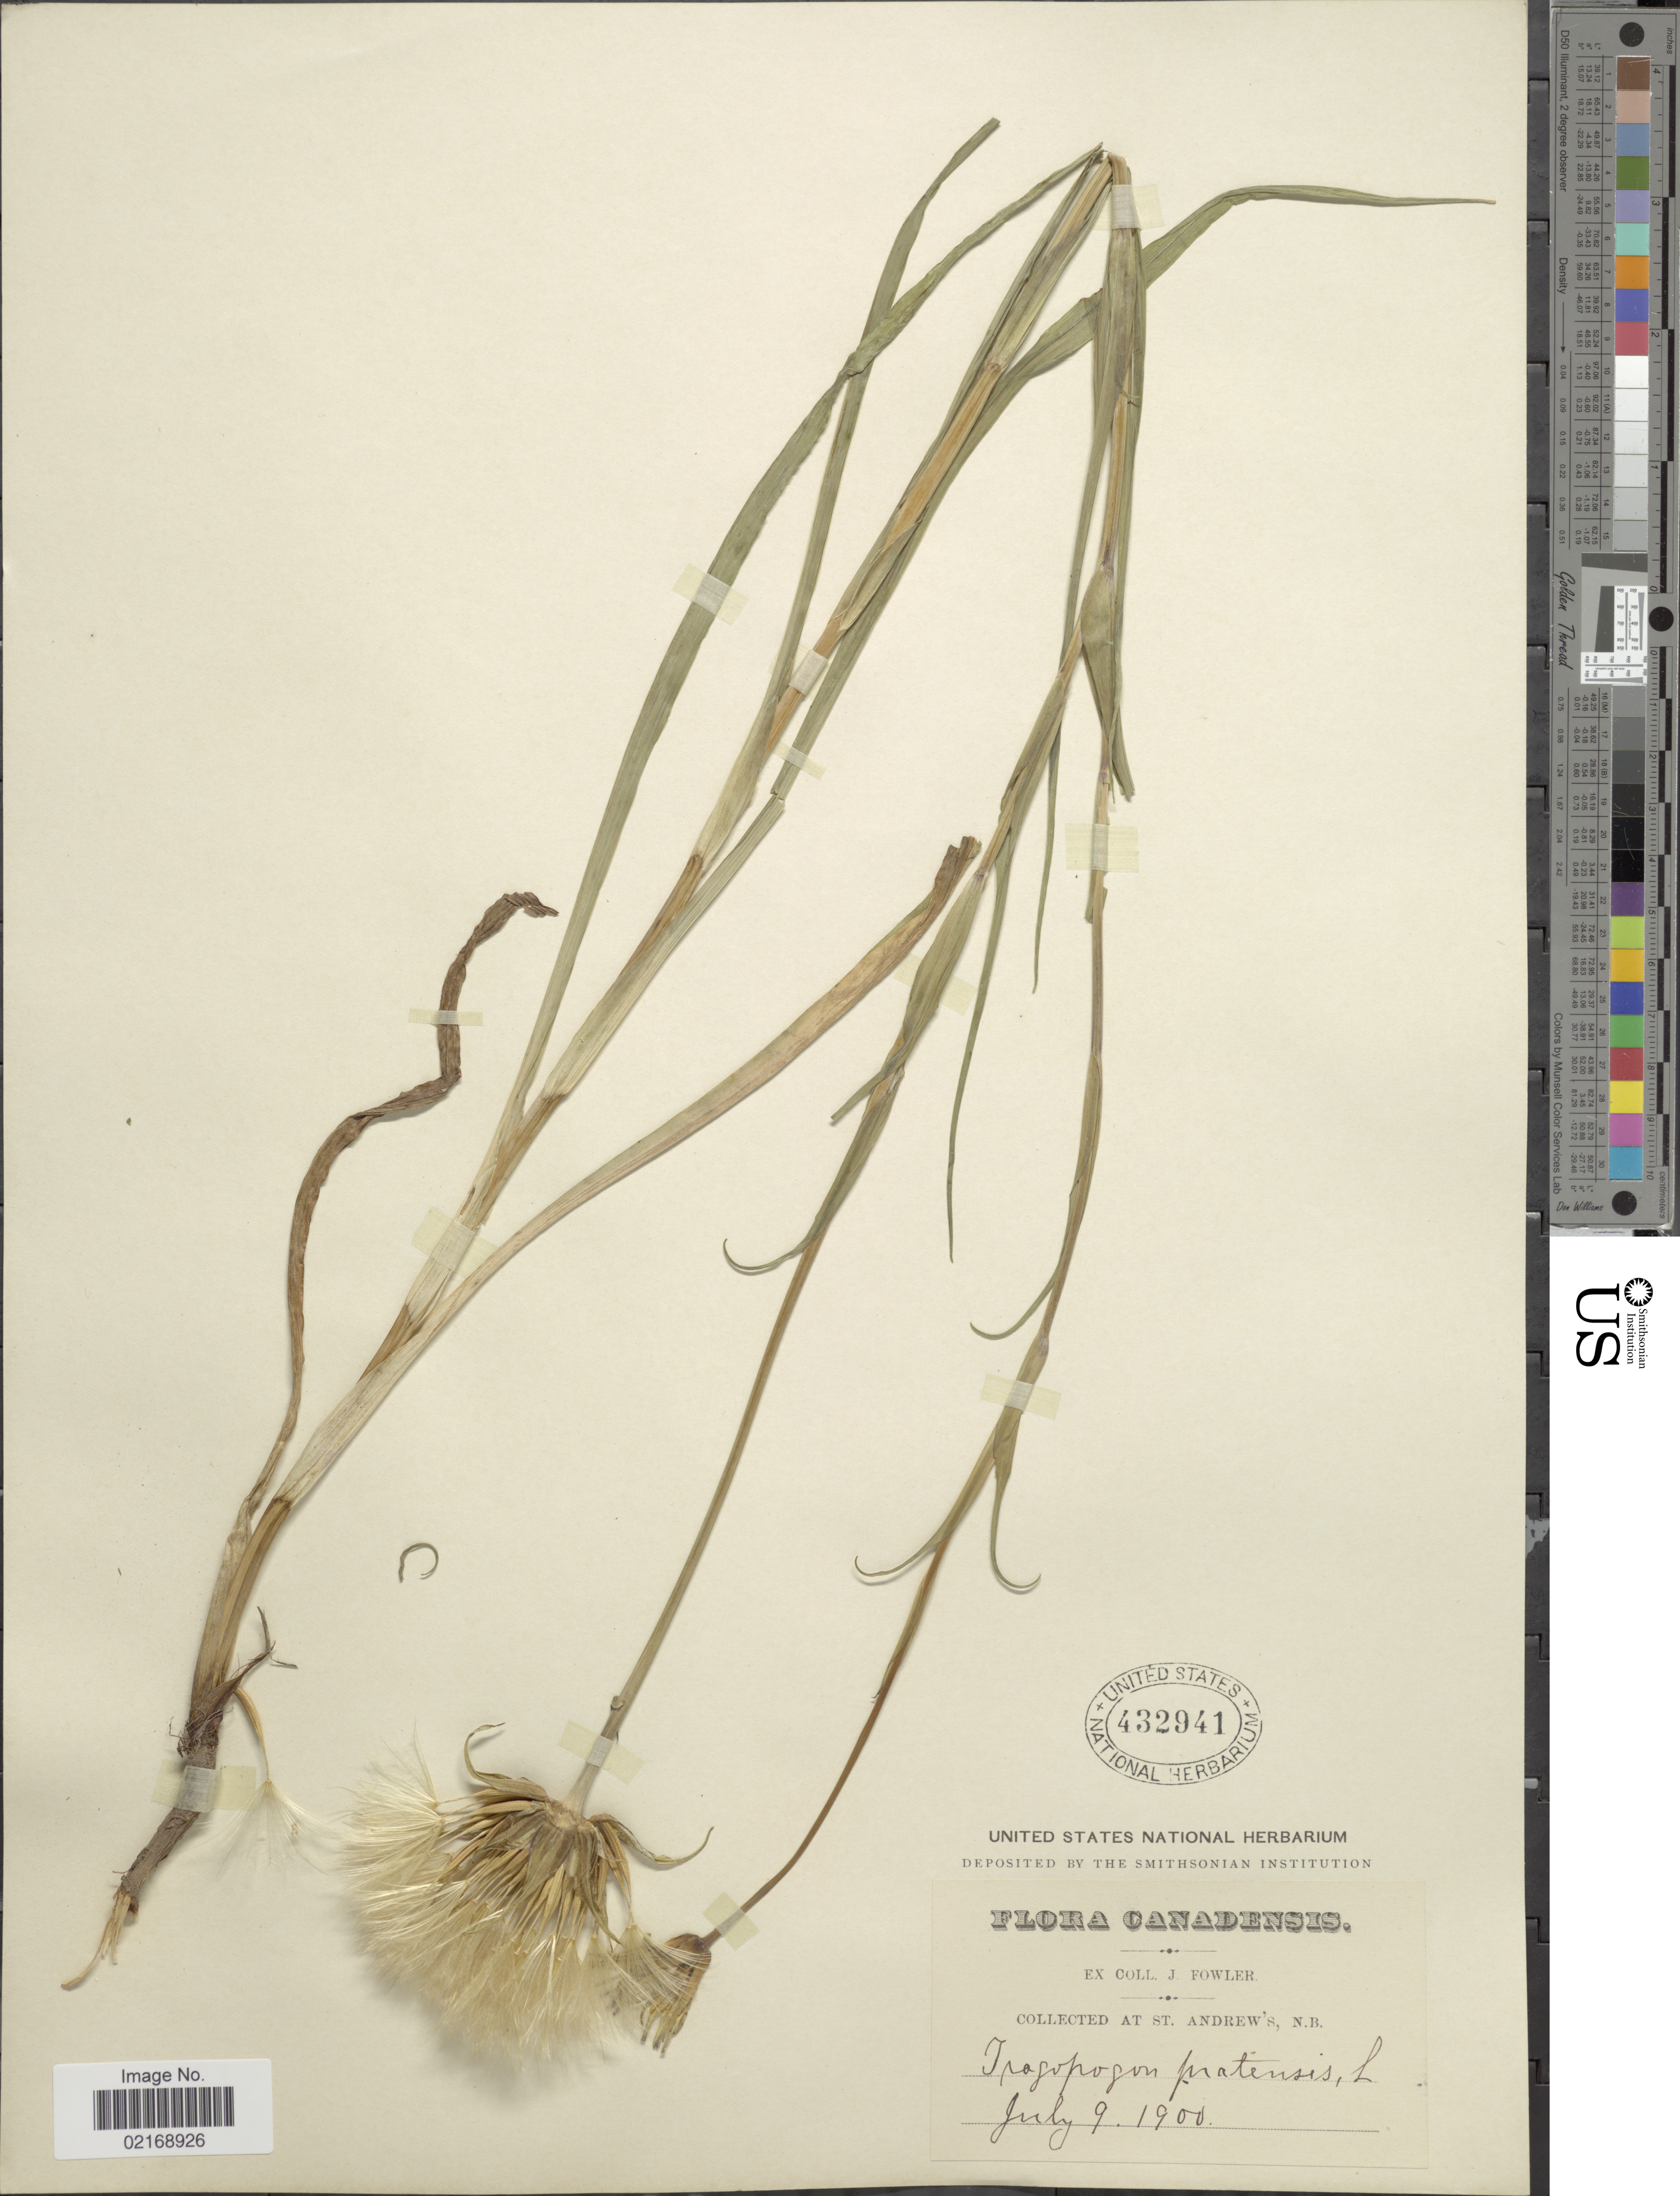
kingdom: Plantae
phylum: Tracheophyta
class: Magnoliopsida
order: Asterales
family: Asteraceae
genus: Tragopogon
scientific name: Tragopogon pratensis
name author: L.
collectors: ex herb. J. Fowler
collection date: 1900-07-09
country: Canada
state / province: New Brunswick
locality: St. Andrew's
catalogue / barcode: US 432941